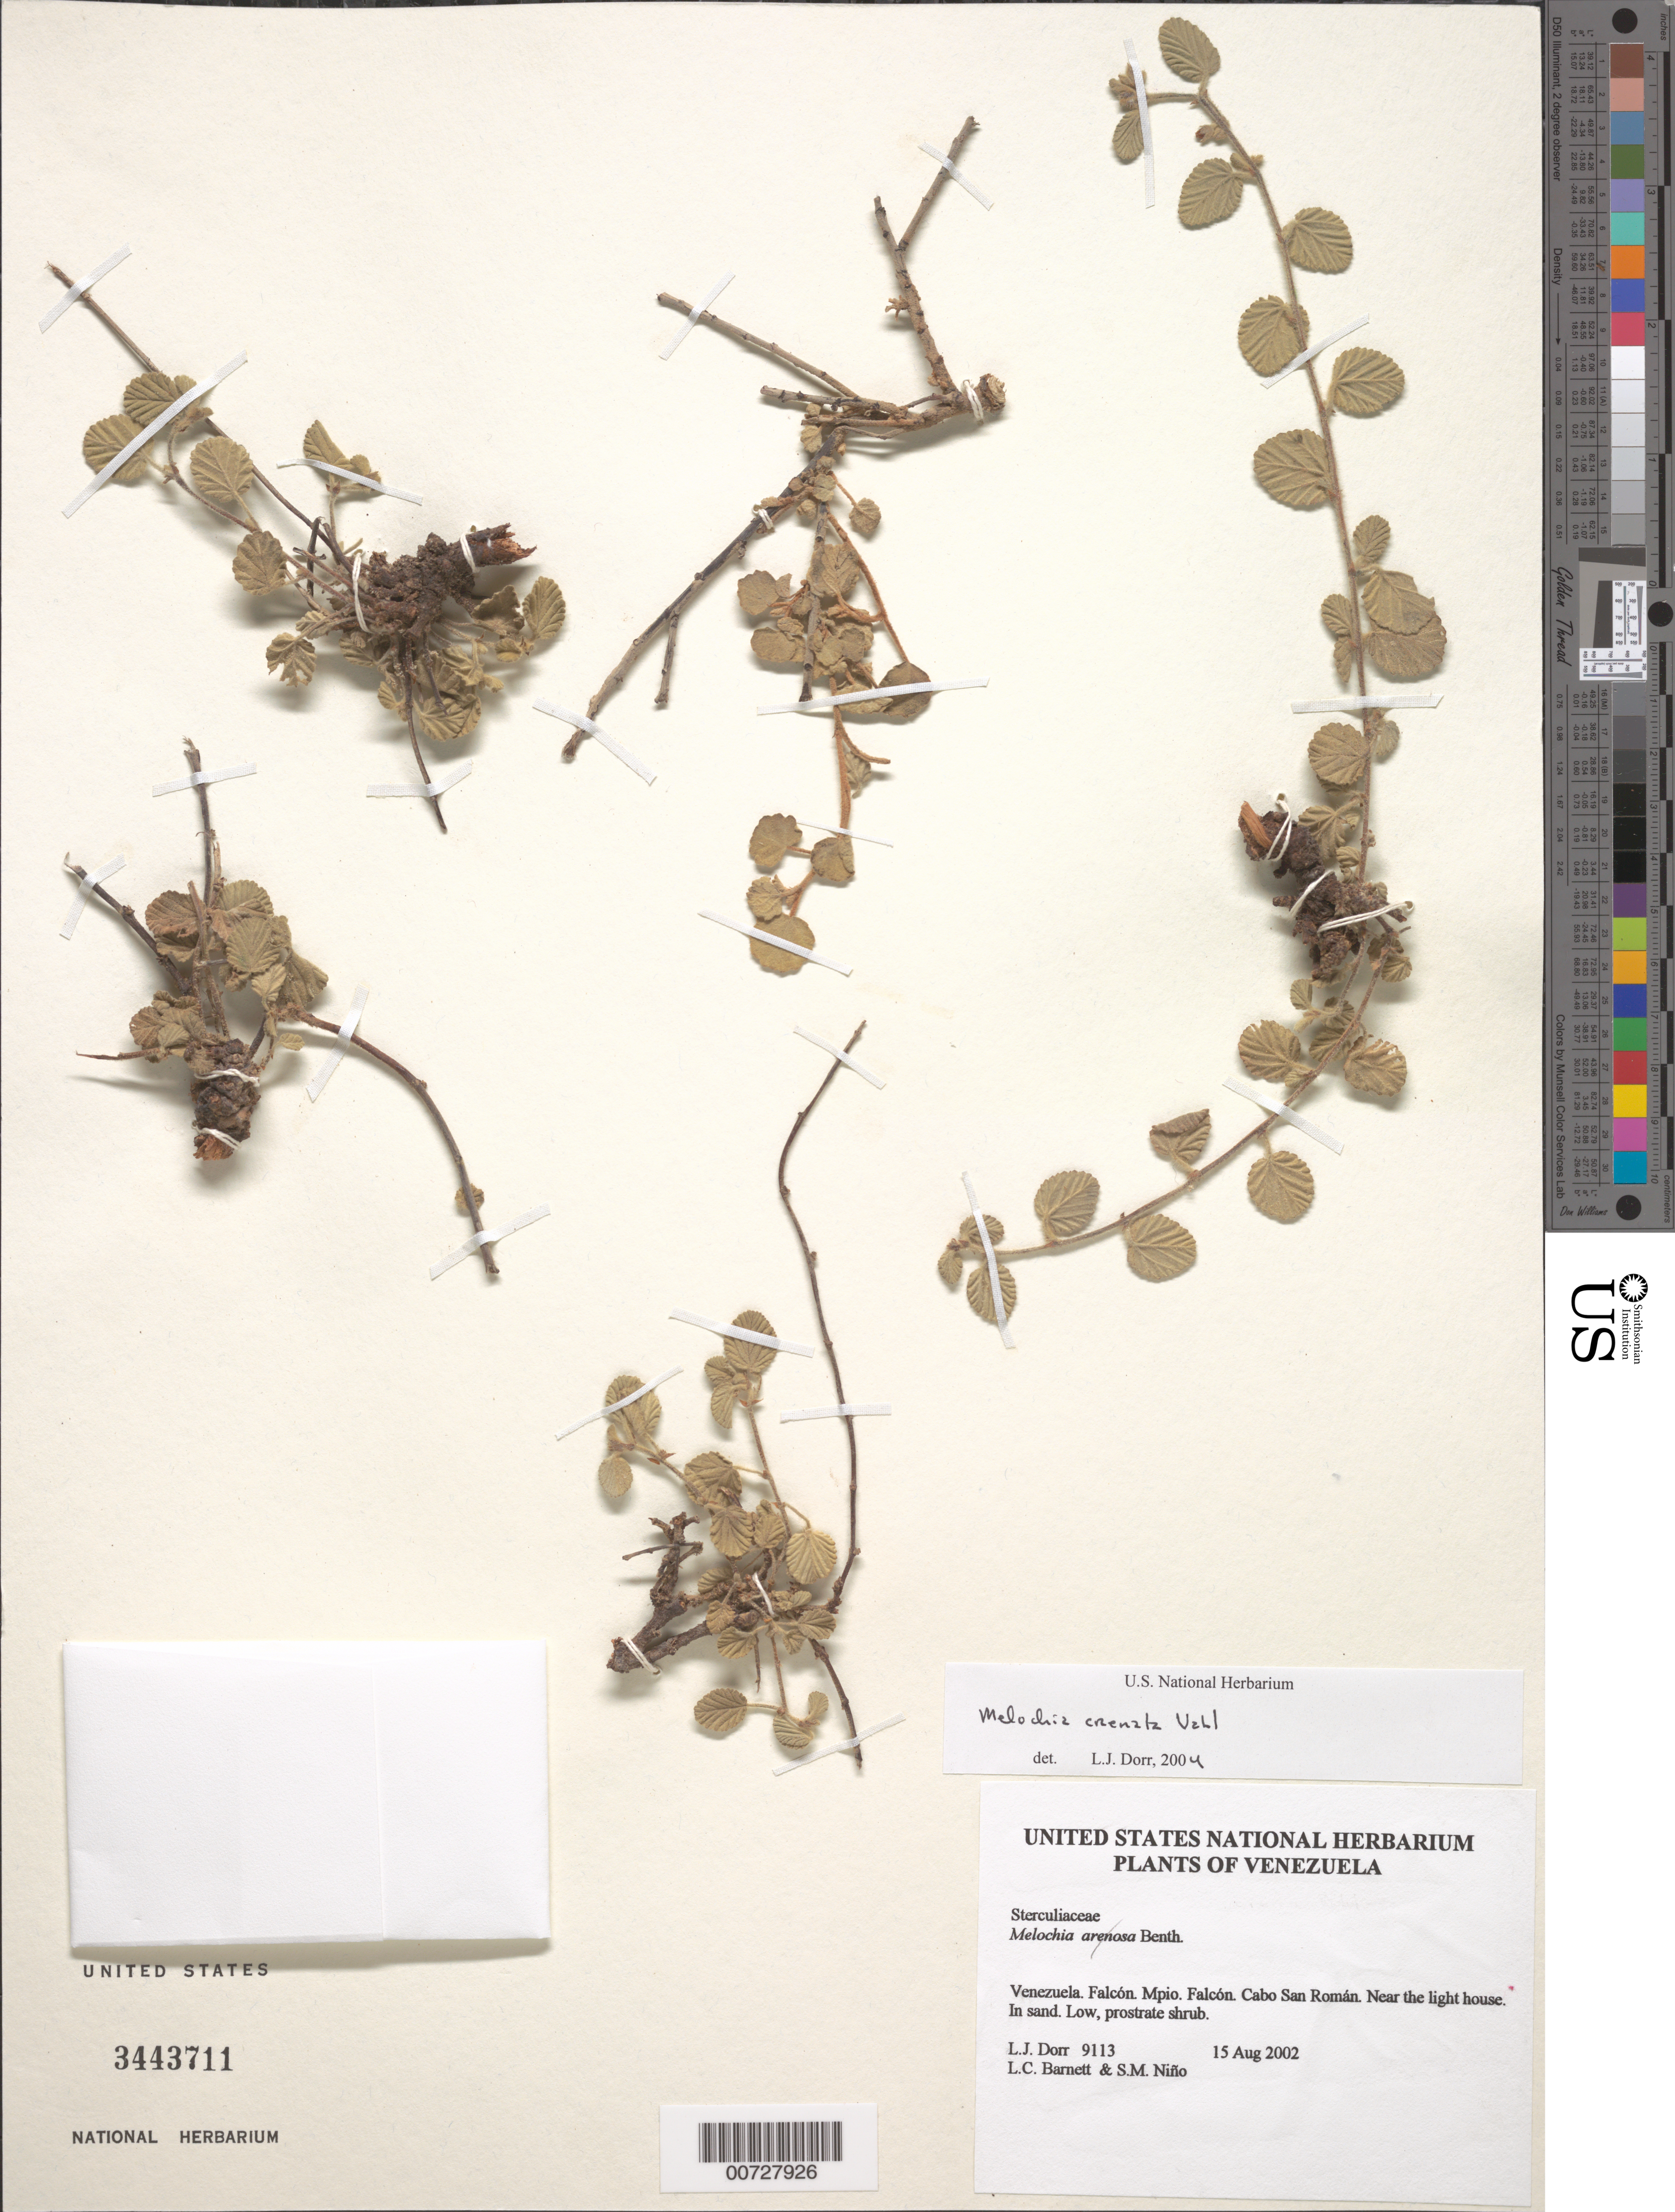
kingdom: Plantae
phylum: Tracheophyta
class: Magnoliopsida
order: Malvales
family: Malvaceae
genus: Melochia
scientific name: Melochia crenata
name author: Vahl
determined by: Dorr, L. J., (BOT), Smithsonian Institution - National Museum of Natural History (UNITED STATES)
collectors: L. J. Dorr, L. C. Barnett & S. M. Niño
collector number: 9113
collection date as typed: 15 Aug 2002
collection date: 2002-08-15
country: Venezuela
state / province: Falcón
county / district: Falcón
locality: Cabo San Román. Near the light house.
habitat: In sand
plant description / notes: PORT, US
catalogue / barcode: US 3443711